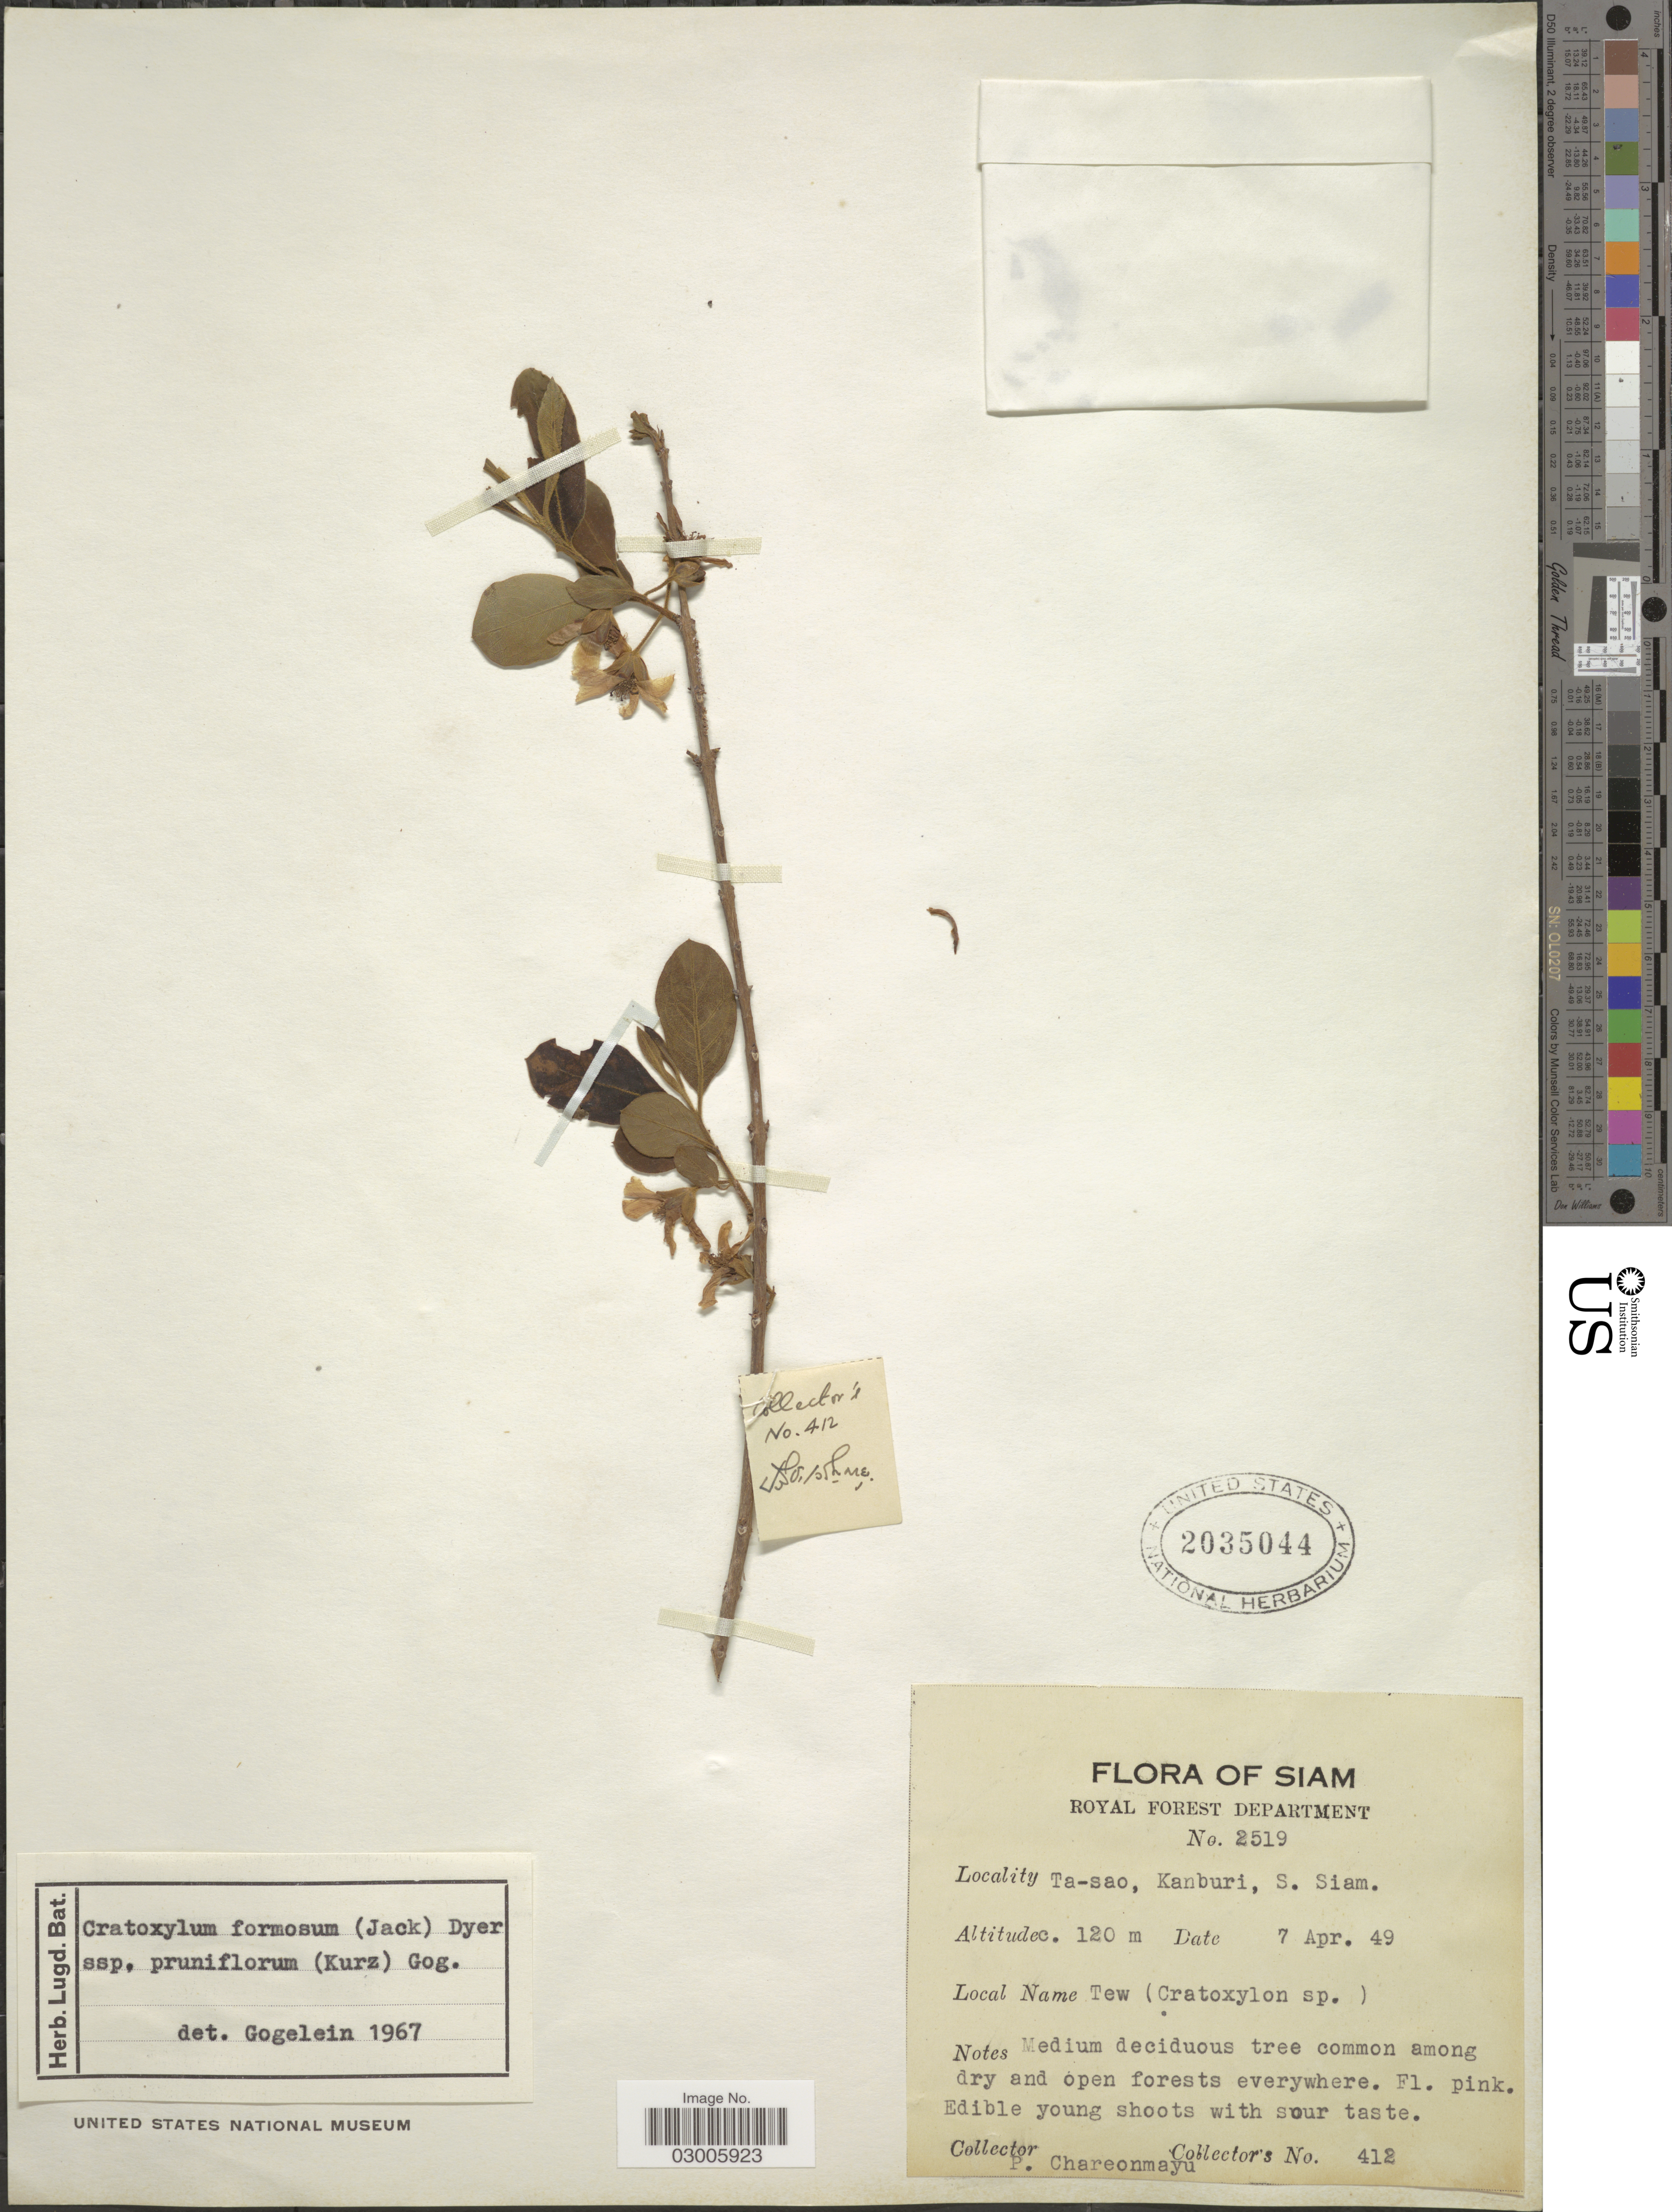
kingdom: Plantae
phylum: Tracheophyta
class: Magnoliopsida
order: Malpighiales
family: Hypericaceae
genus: Cratoxylum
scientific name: Cratoxylum formosum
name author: (Jack) Benth. & Hook. f. ex Dyer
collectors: P. Chareonmayu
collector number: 412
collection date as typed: Transcribed d/m/y: 7/4/49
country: Thailand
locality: Siam. Ta-sao, Kanburi, S. Siam.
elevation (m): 120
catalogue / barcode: US 2035044